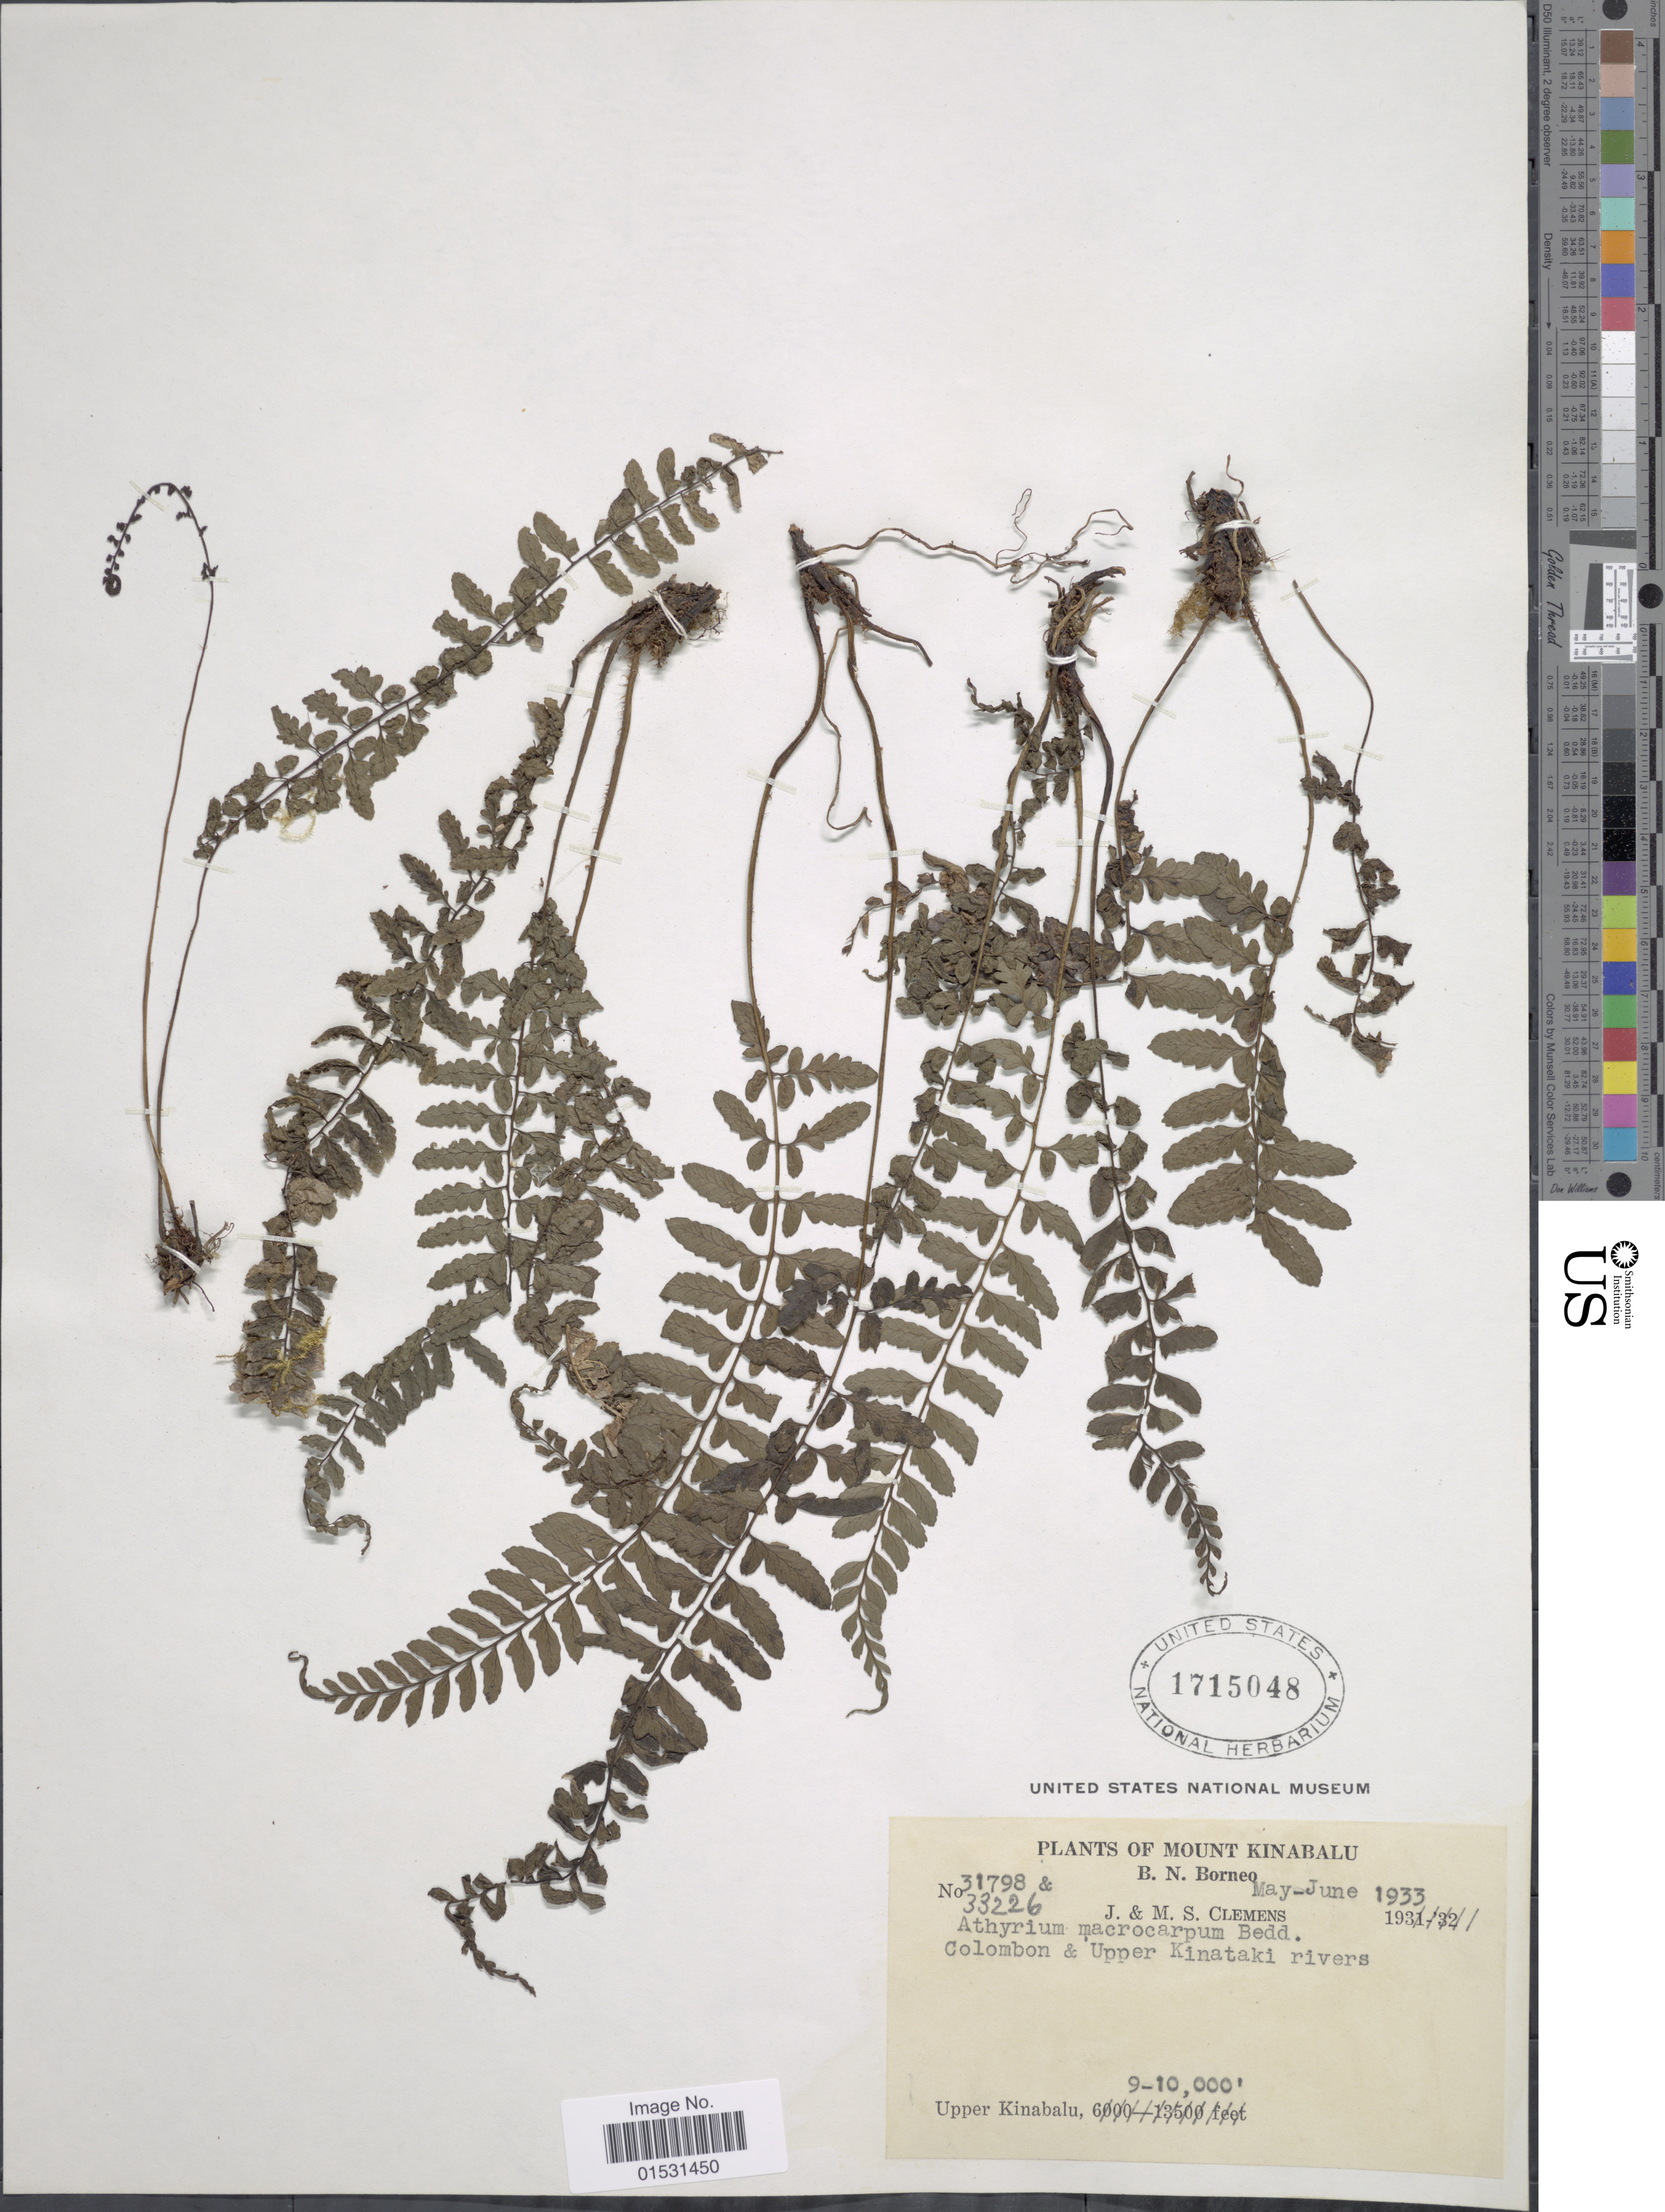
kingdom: Plantae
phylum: Tracheophyta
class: Polypodiopsida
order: Polypodiales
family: Athyriaceae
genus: Athyrium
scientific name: Athyrium macrocarpon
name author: Bedd.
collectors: J. Clemens & M. S. Clemens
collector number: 31798/33226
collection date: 1933-05/1933-06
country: Malaysia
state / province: Sabah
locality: Mount Kinabalu. B. N. Borneo. Colombon & Upper Kinataki rivers. Upper Kinabalu.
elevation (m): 2743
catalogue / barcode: US 1715048